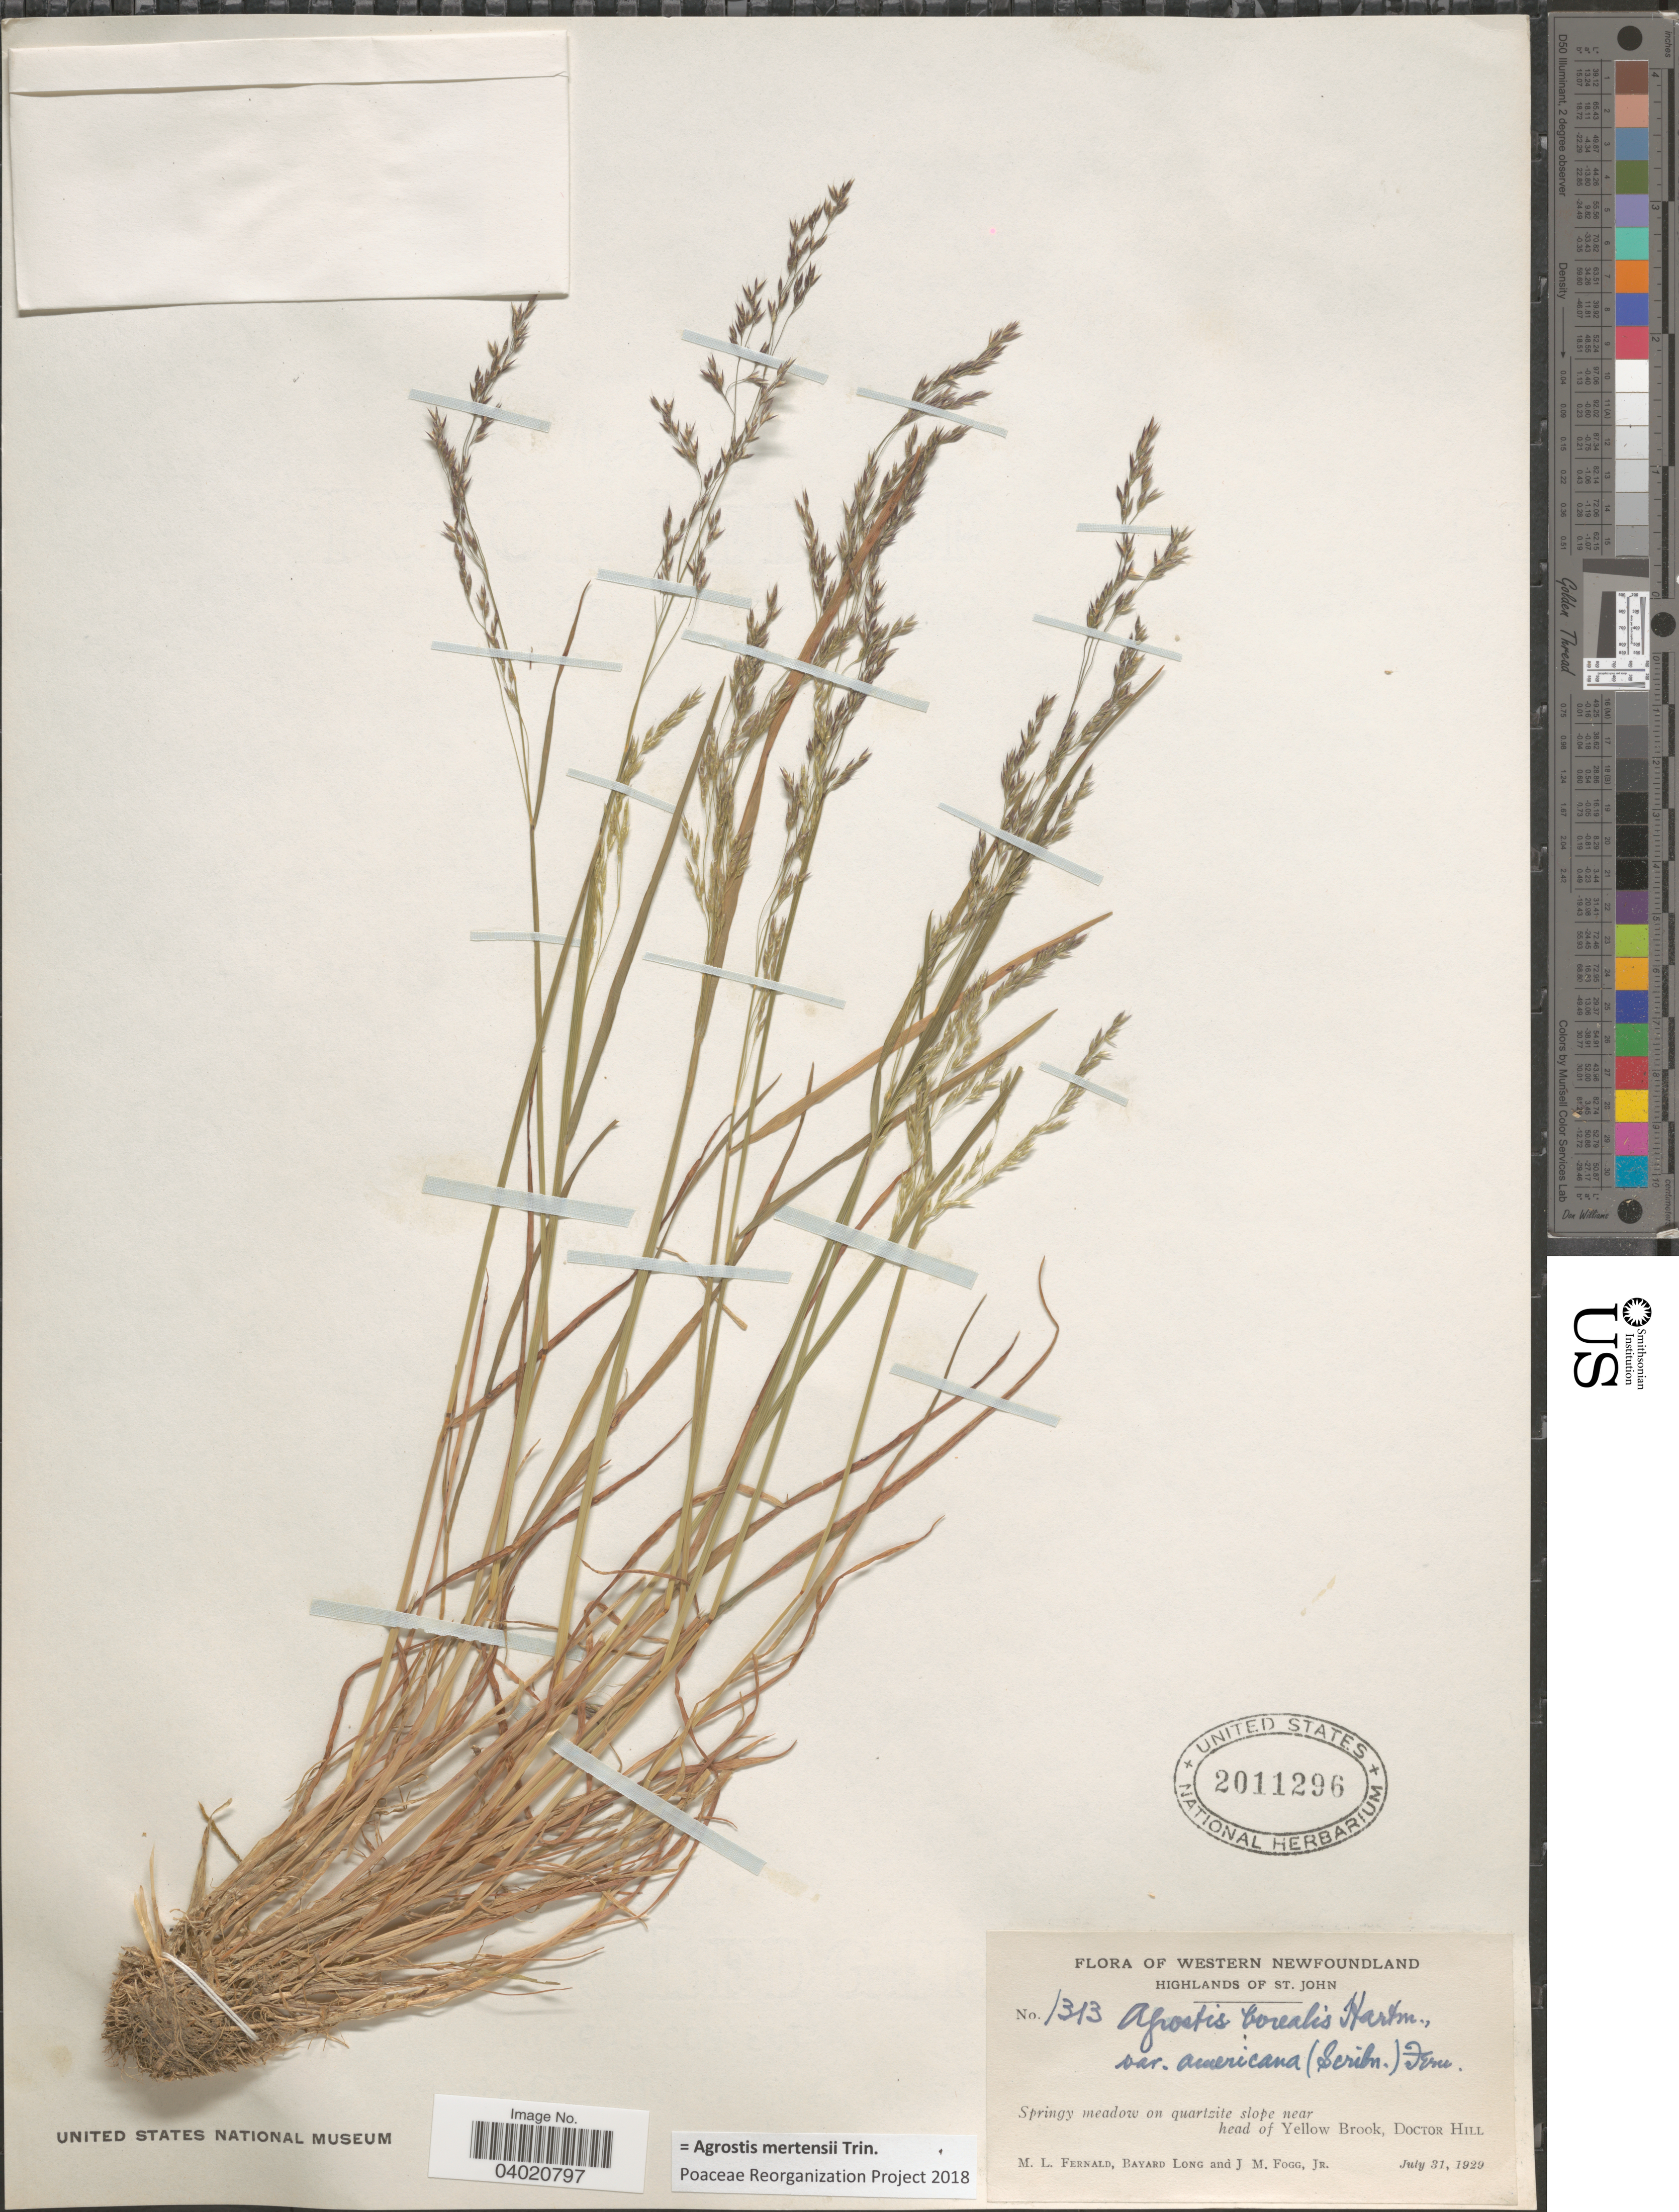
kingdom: Plantae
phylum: Tracheophyta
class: Liliopsida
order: Poales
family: Poaceae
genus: Agrostis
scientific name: Agrostis mertensii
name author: Trin.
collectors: M. L. Fernald, B. Long & J. Fogg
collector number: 1313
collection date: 1929-07-31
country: Canada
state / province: Newfoundland and Labrador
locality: Western Newfoundland. Highlands of St. John. Springy meadow on quartzite slope near head of Yellow Brock, Doctor Hill.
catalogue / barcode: US 2011296